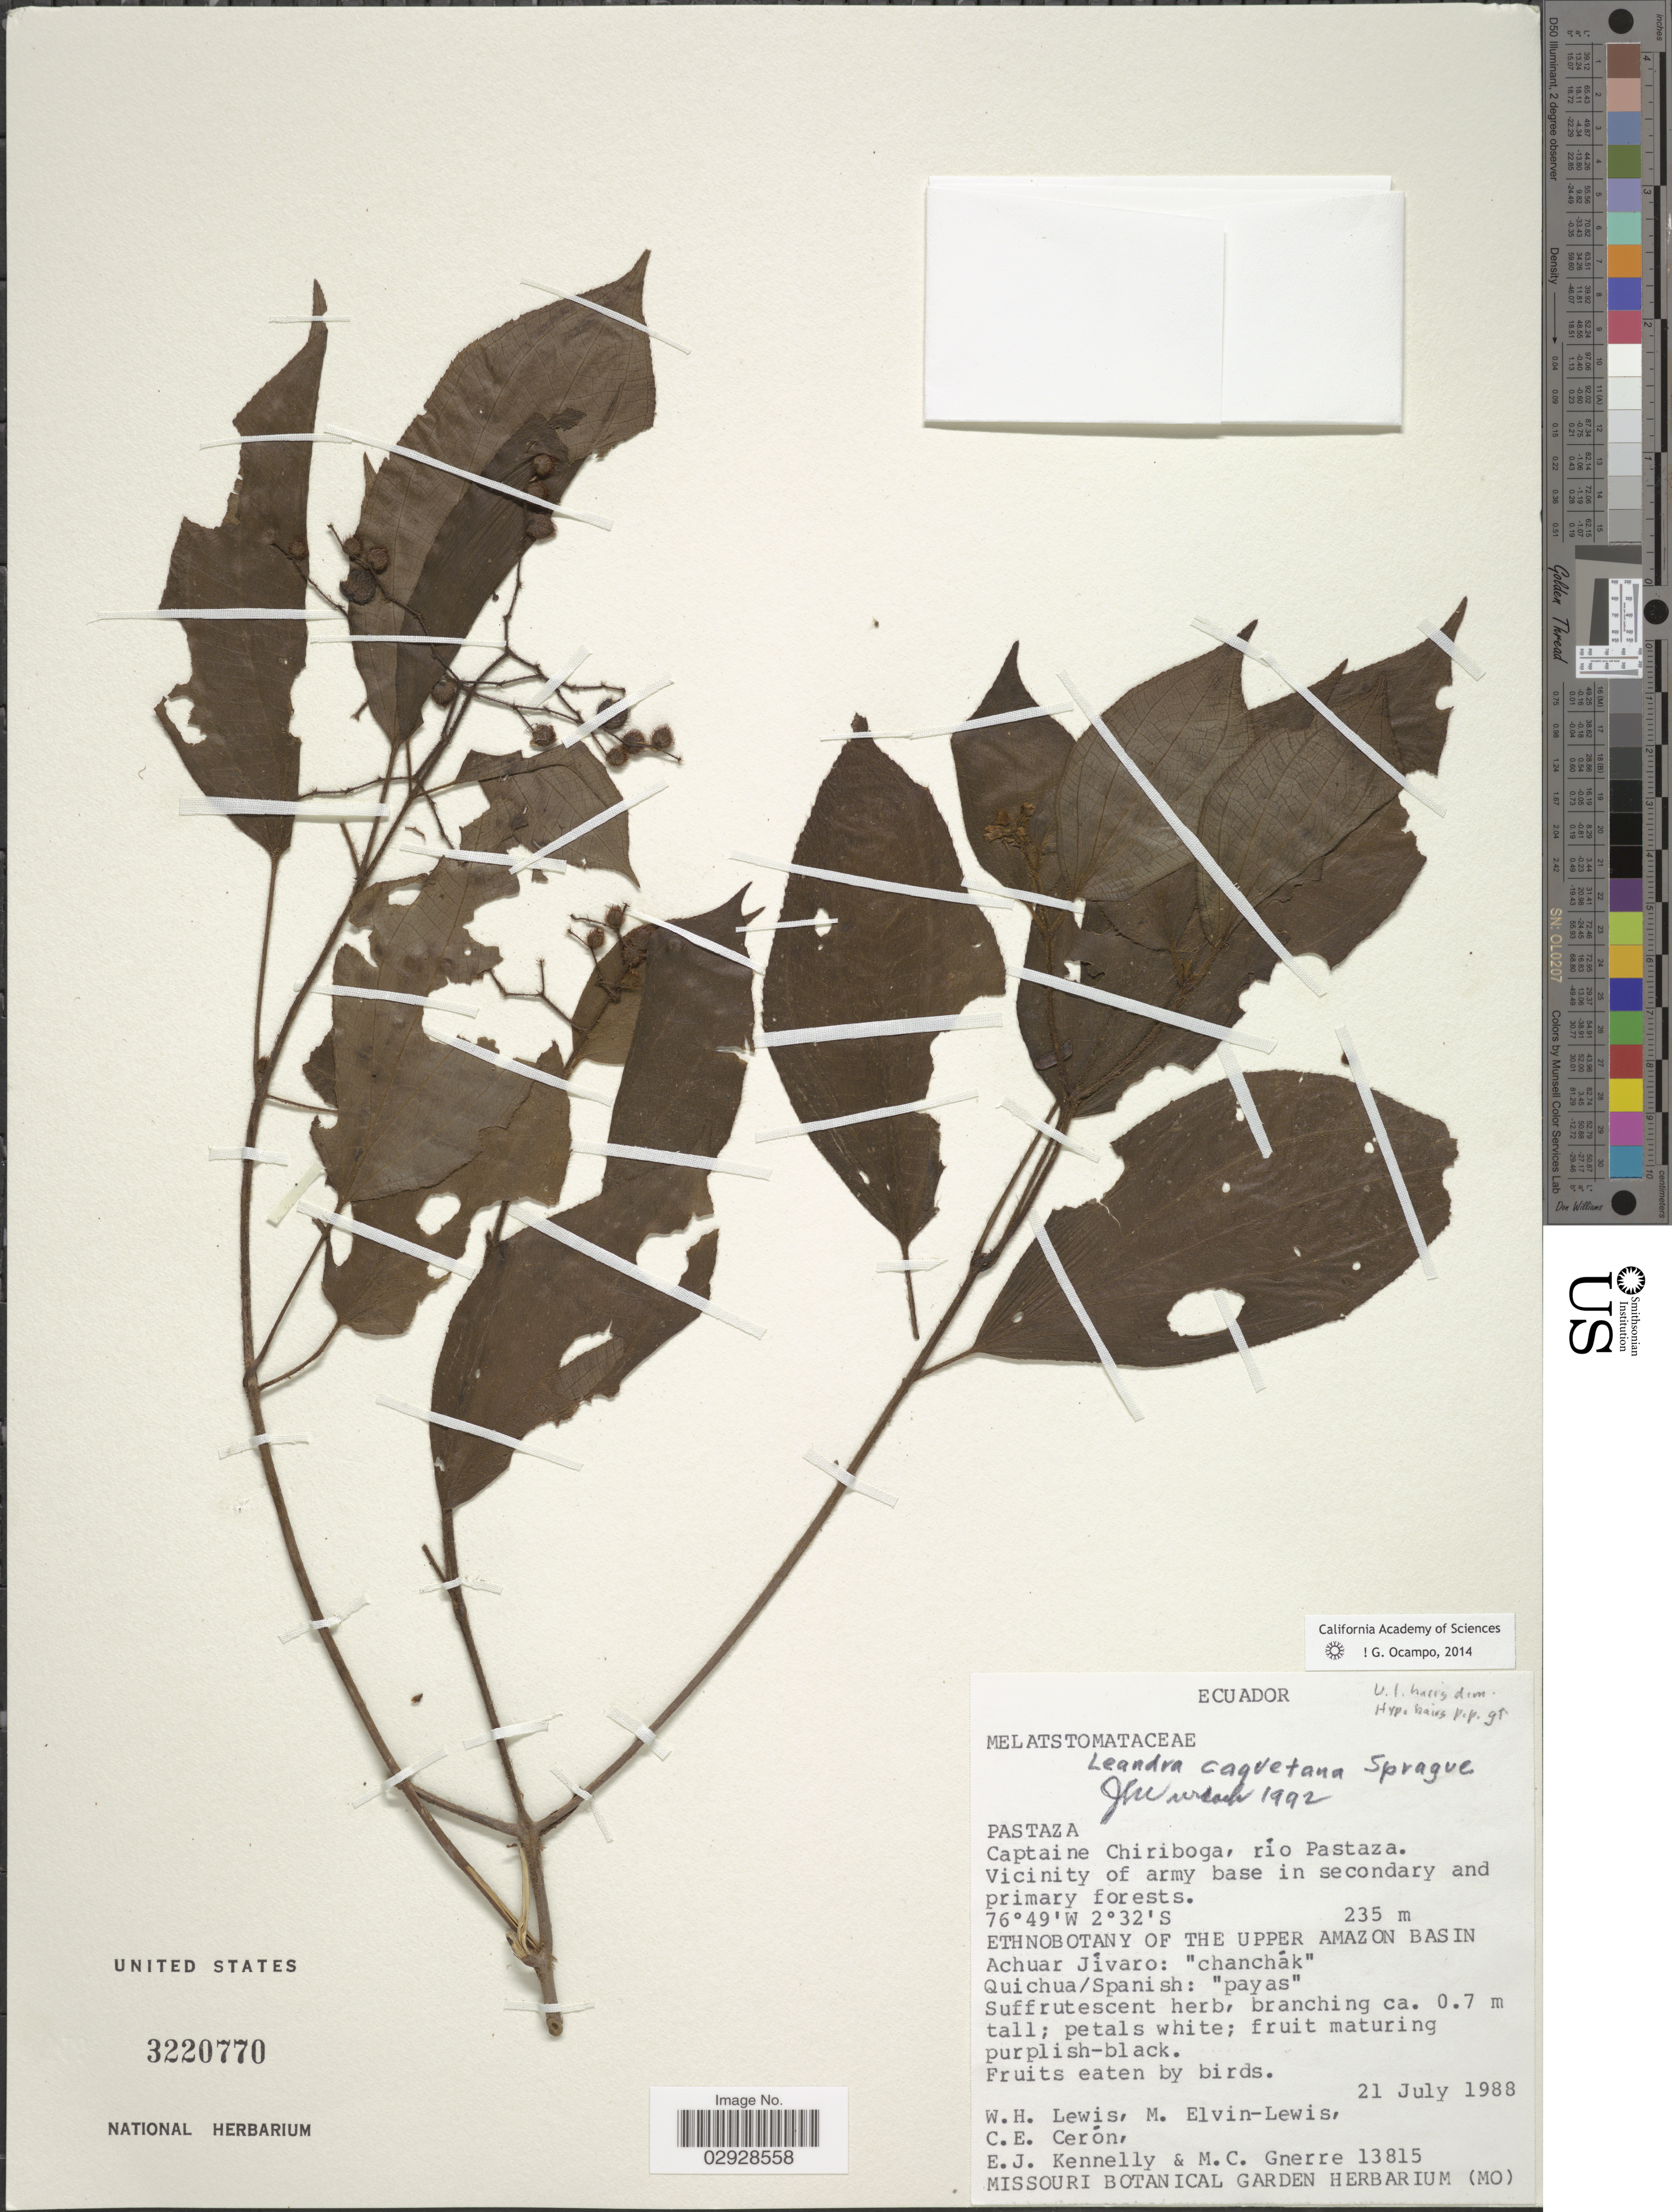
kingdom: Plantae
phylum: Tracheophyta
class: Magnoliopsida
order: Myrtales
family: Melastomataceae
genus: Leandra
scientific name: Leandra caquetana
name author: Sprague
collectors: W. H. Lewis, M. Elvin-Lewis, C. E. Cerón M., E. Kennelly & M. Gnerre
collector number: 13815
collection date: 1988-07-21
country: Ecuador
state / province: Pastaza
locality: Captaine Chiriboga, río Pastaza. Vicinity of army base in secondary and primary forests. Ethnobotany of the Upper Amazon Basin.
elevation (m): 235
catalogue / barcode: US 3220770